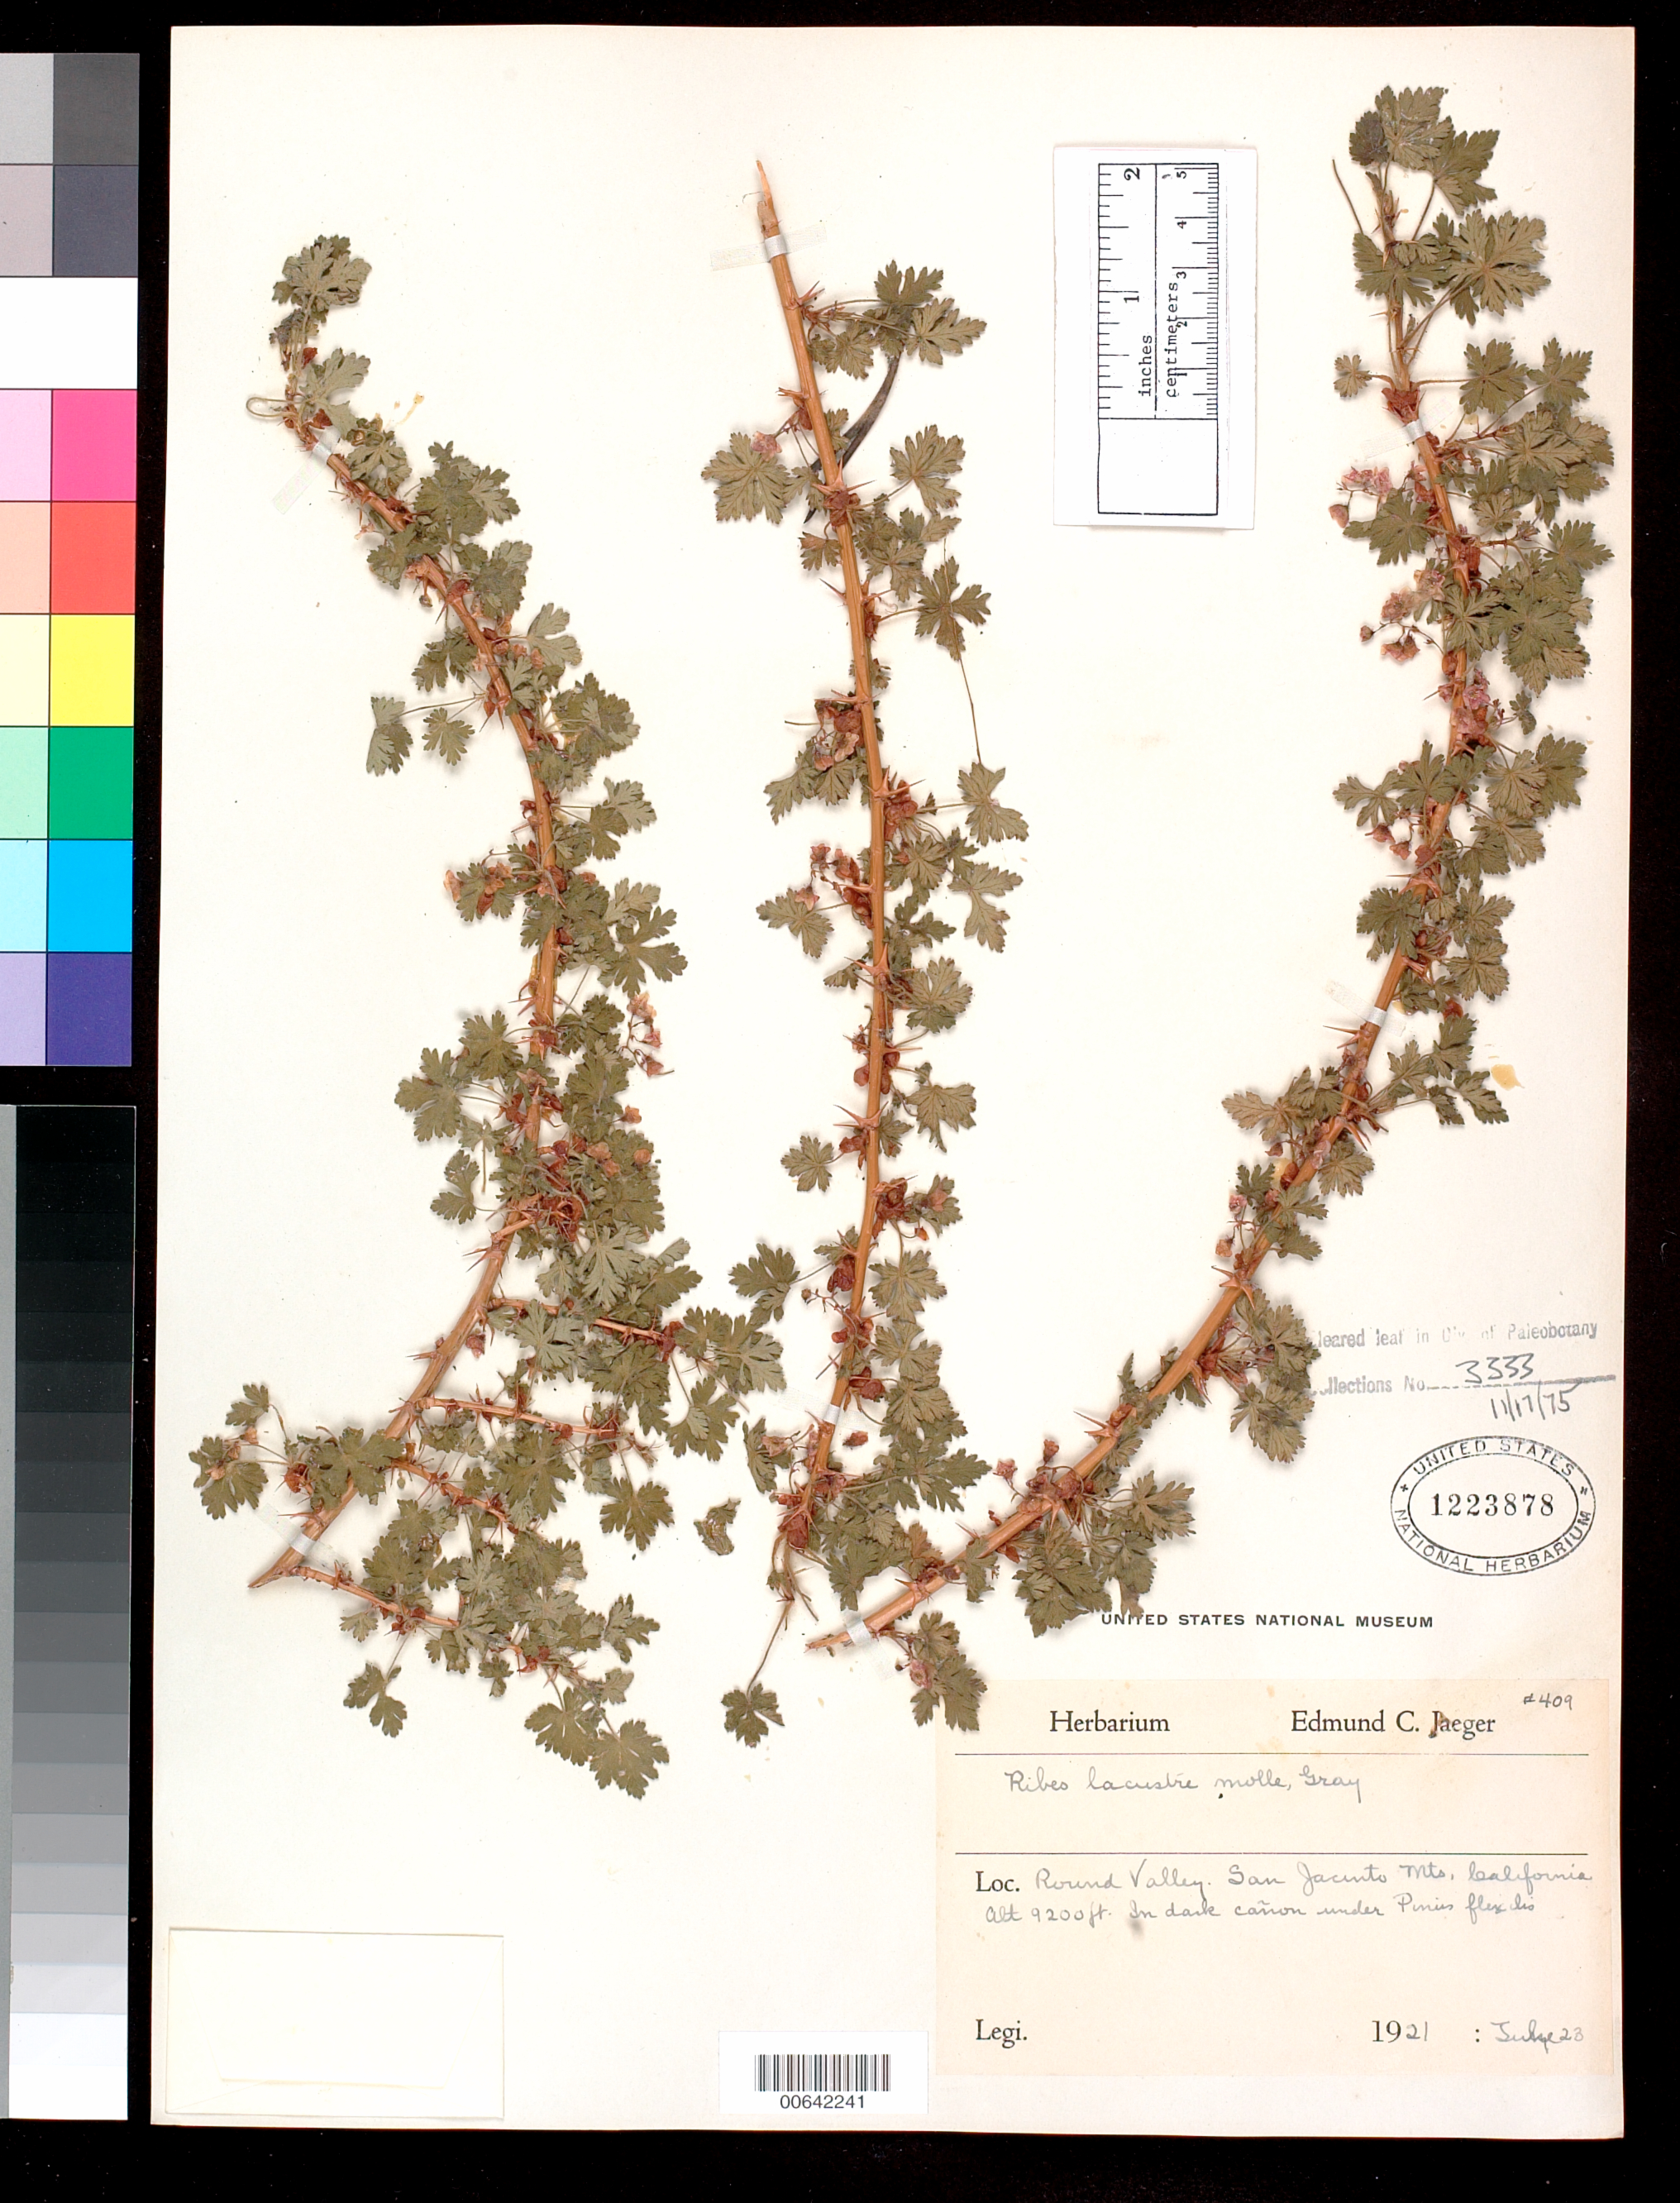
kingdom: Plantae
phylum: Tracheophyta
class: Magnoliopsida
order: Saxifragales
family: Grossulariaceae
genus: Ribes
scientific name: Ribes lacustre var. molle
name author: A. Gray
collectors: E. Jaeger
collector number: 409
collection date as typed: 23 Jul 1921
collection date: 1921-07-23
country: United States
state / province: California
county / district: Riverside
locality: Round Valley, San Jacinto Mts.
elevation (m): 2804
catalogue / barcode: US 1223878